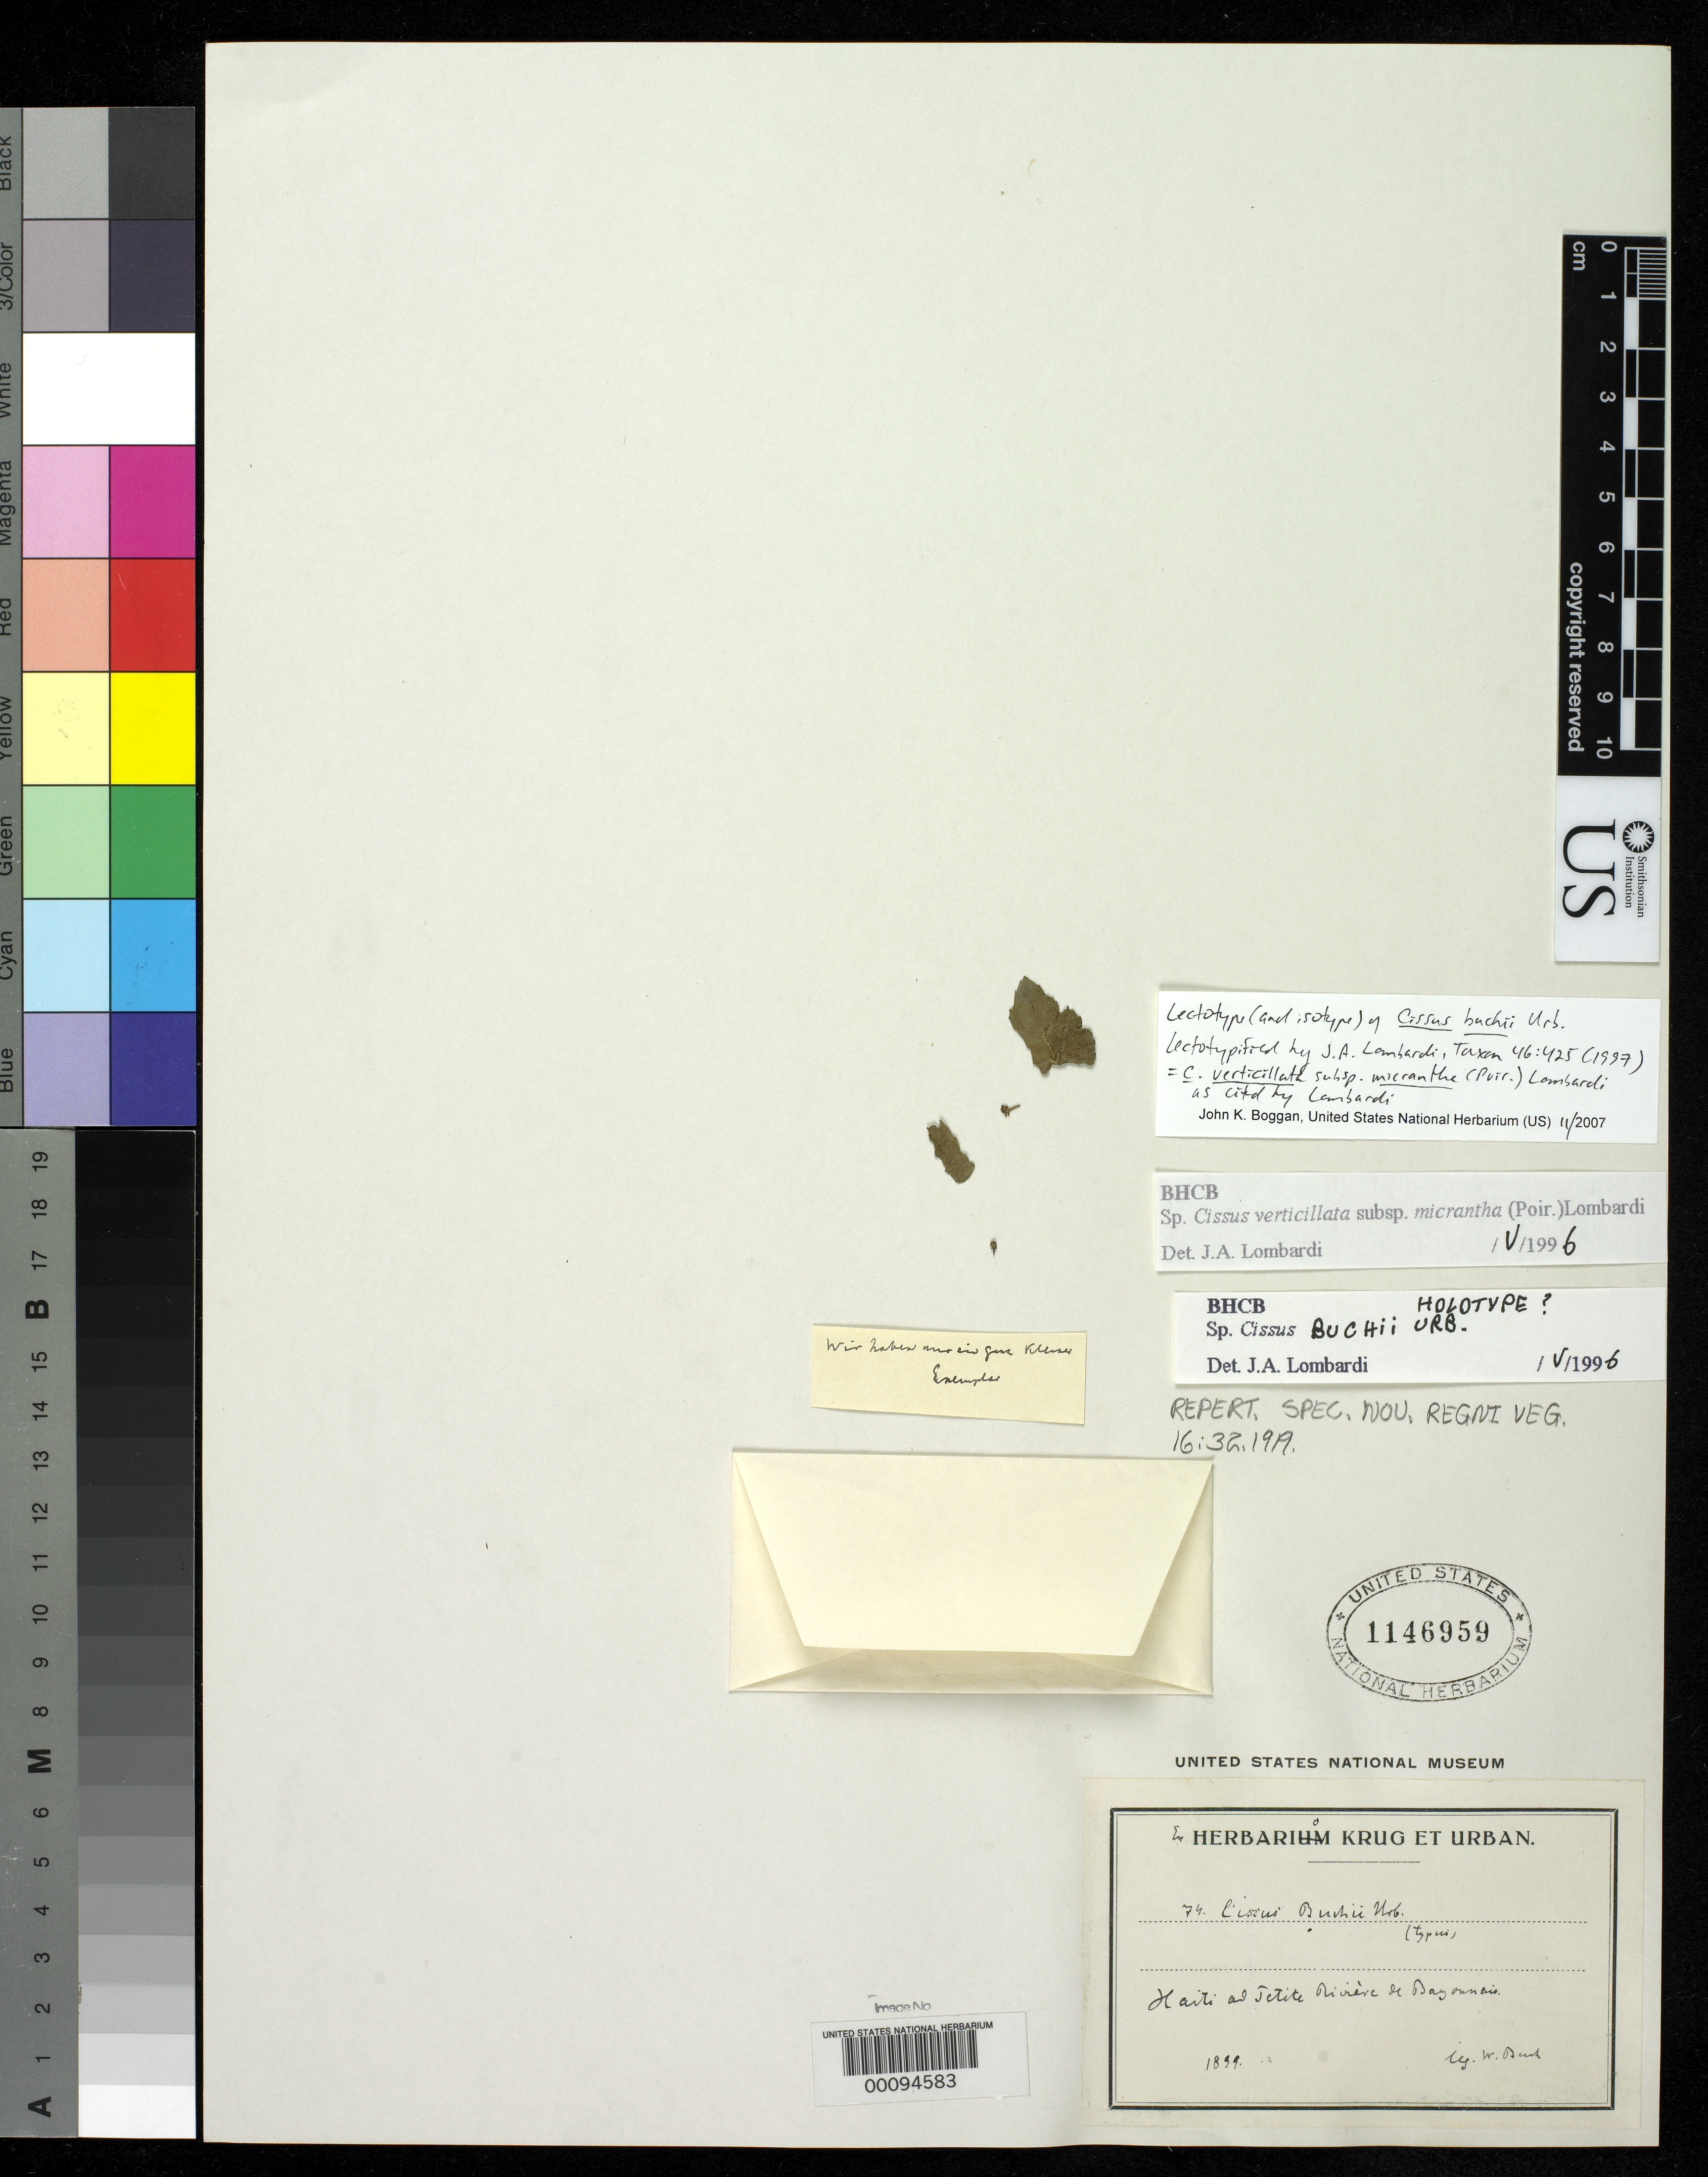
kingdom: Plantae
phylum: Tracheophyta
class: Magnoliopsida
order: Vitales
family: Vitaceae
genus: Cissus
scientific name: Cissus buchii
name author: Urb.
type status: Lectotype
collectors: W. Buch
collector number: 74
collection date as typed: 1899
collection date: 1899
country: Haiti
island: Hispaniola Island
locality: Petit Riviere de Bayonnais.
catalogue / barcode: US 1146959